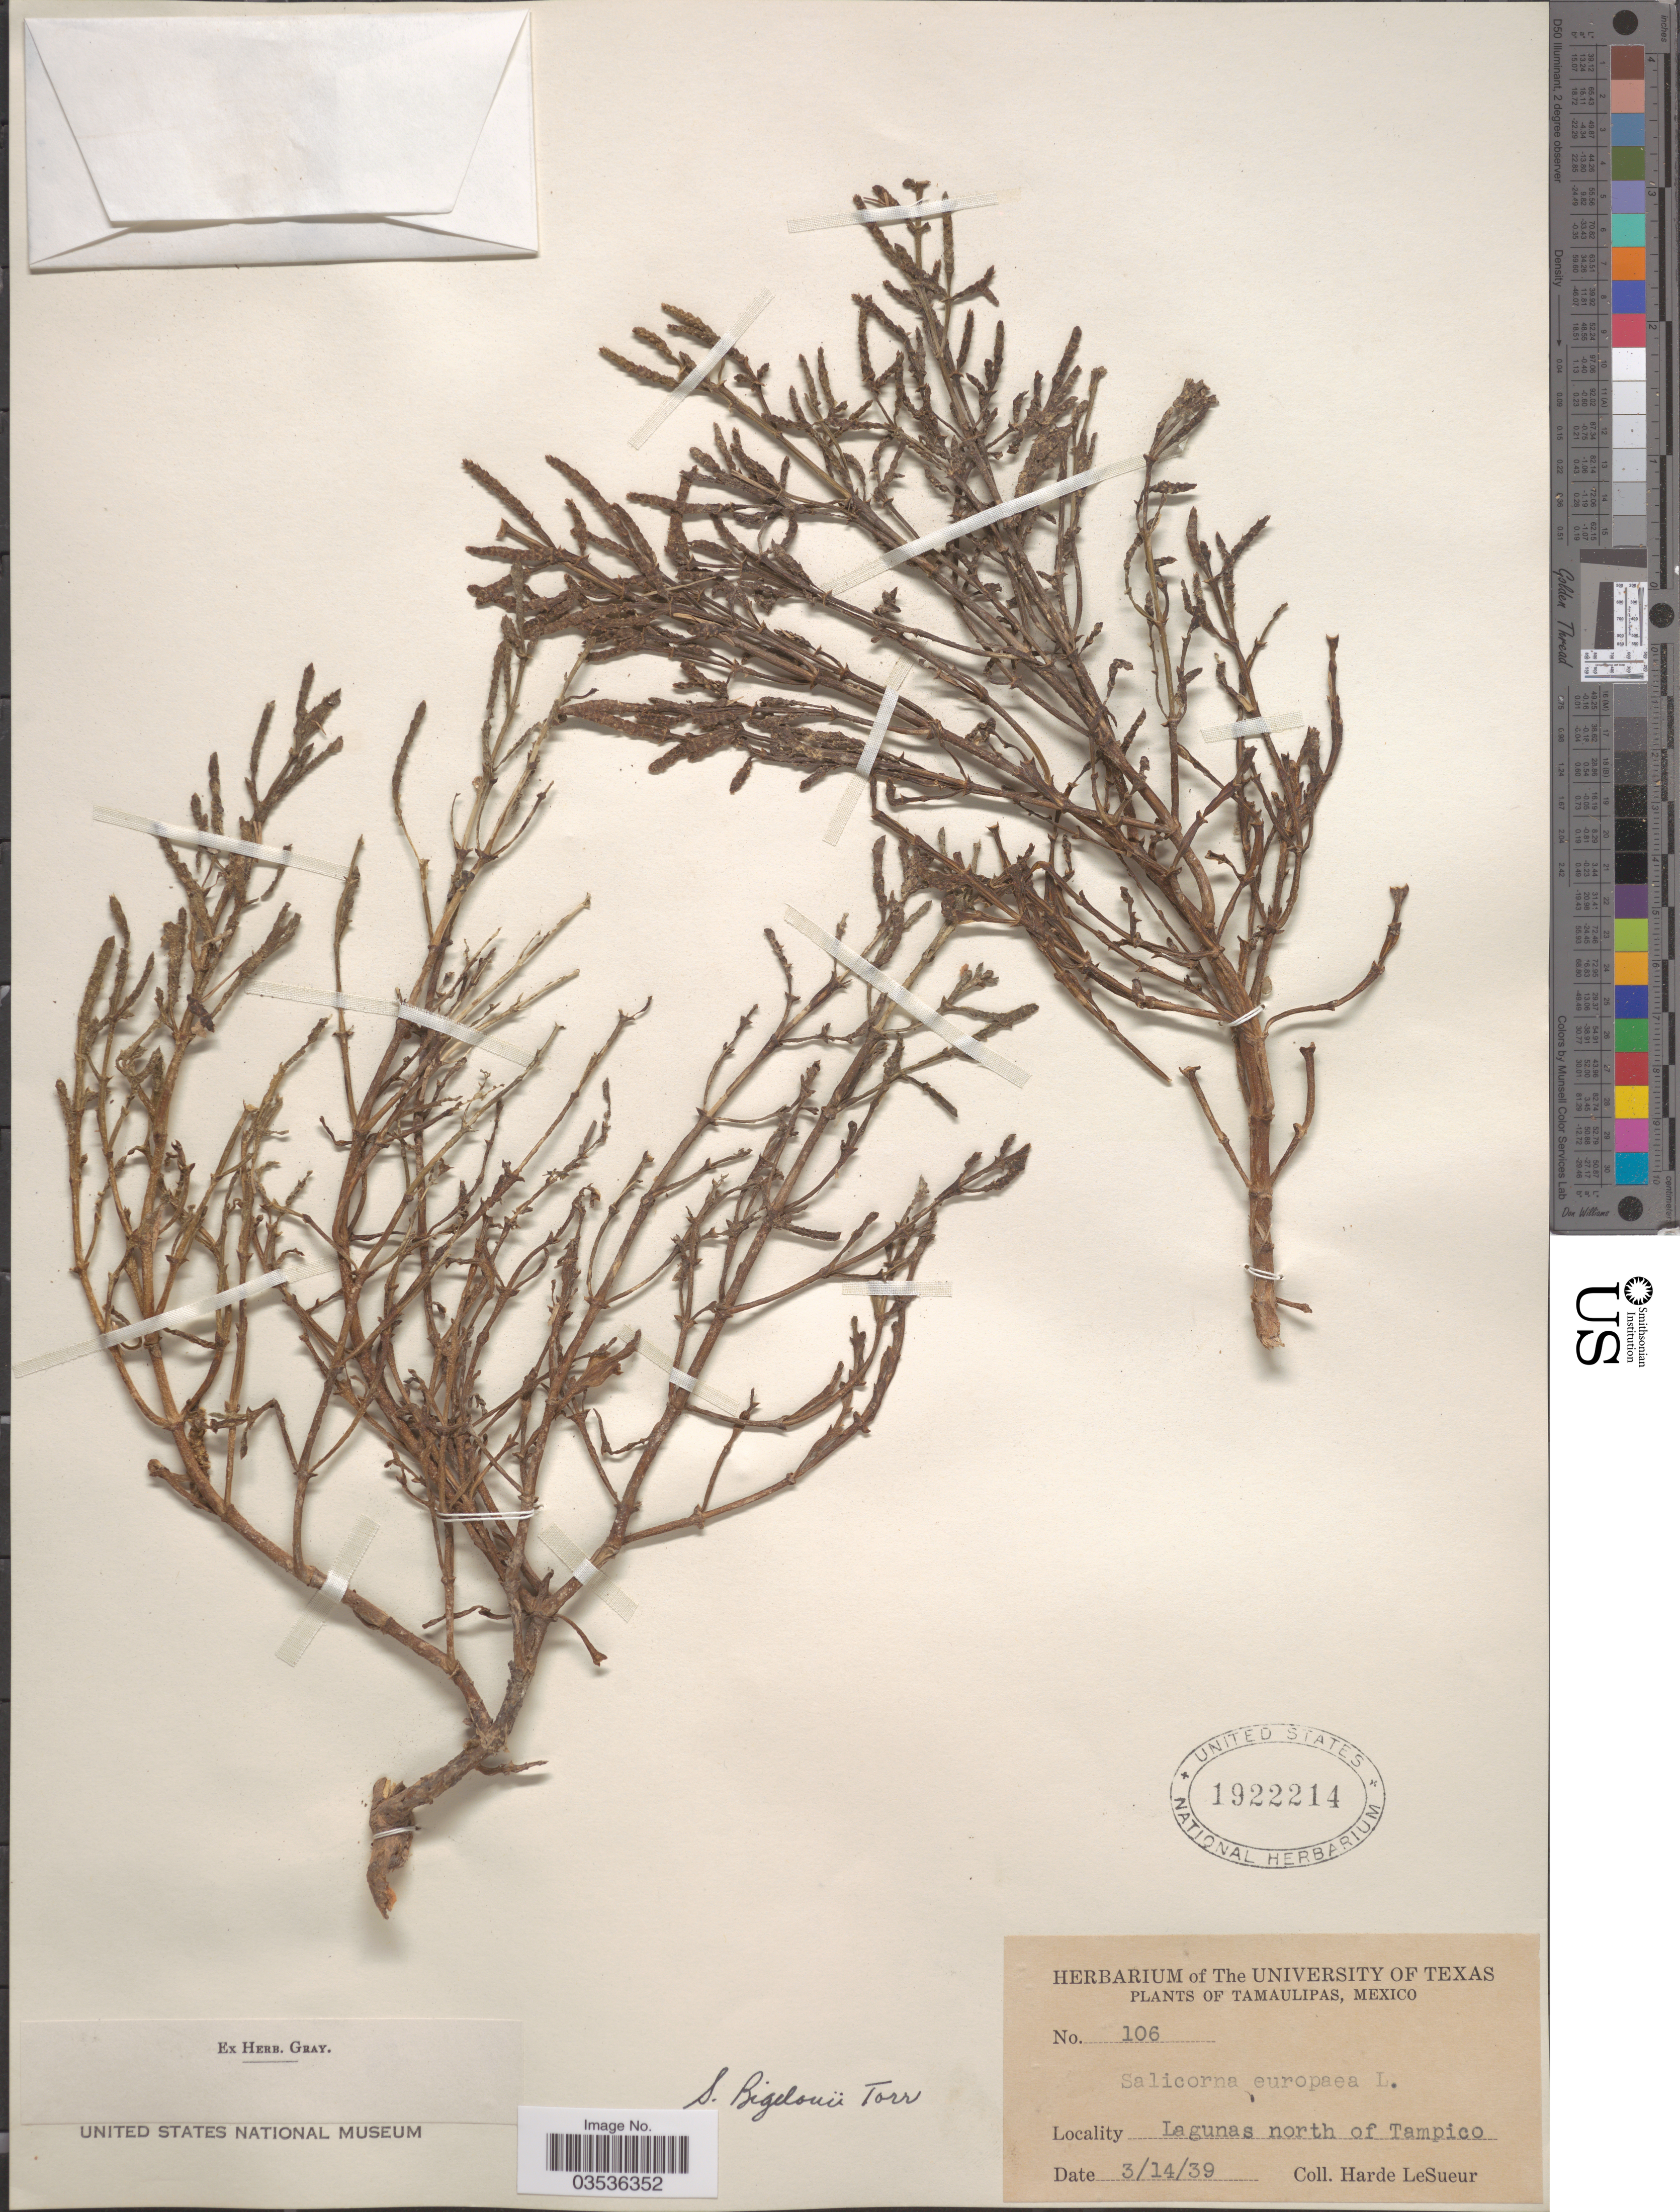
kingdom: Plantae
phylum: Tracheophyta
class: Magnoliopsida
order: Caryophyllales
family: Amaranthaceae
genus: Salicornia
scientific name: Salicornia europaea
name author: L.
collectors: H. LeSueur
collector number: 106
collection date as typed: Transcribed d/m/y: 14/3/39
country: Mexico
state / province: Tamaulipas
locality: Lagunas north of Tampico.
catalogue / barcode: US 1922214